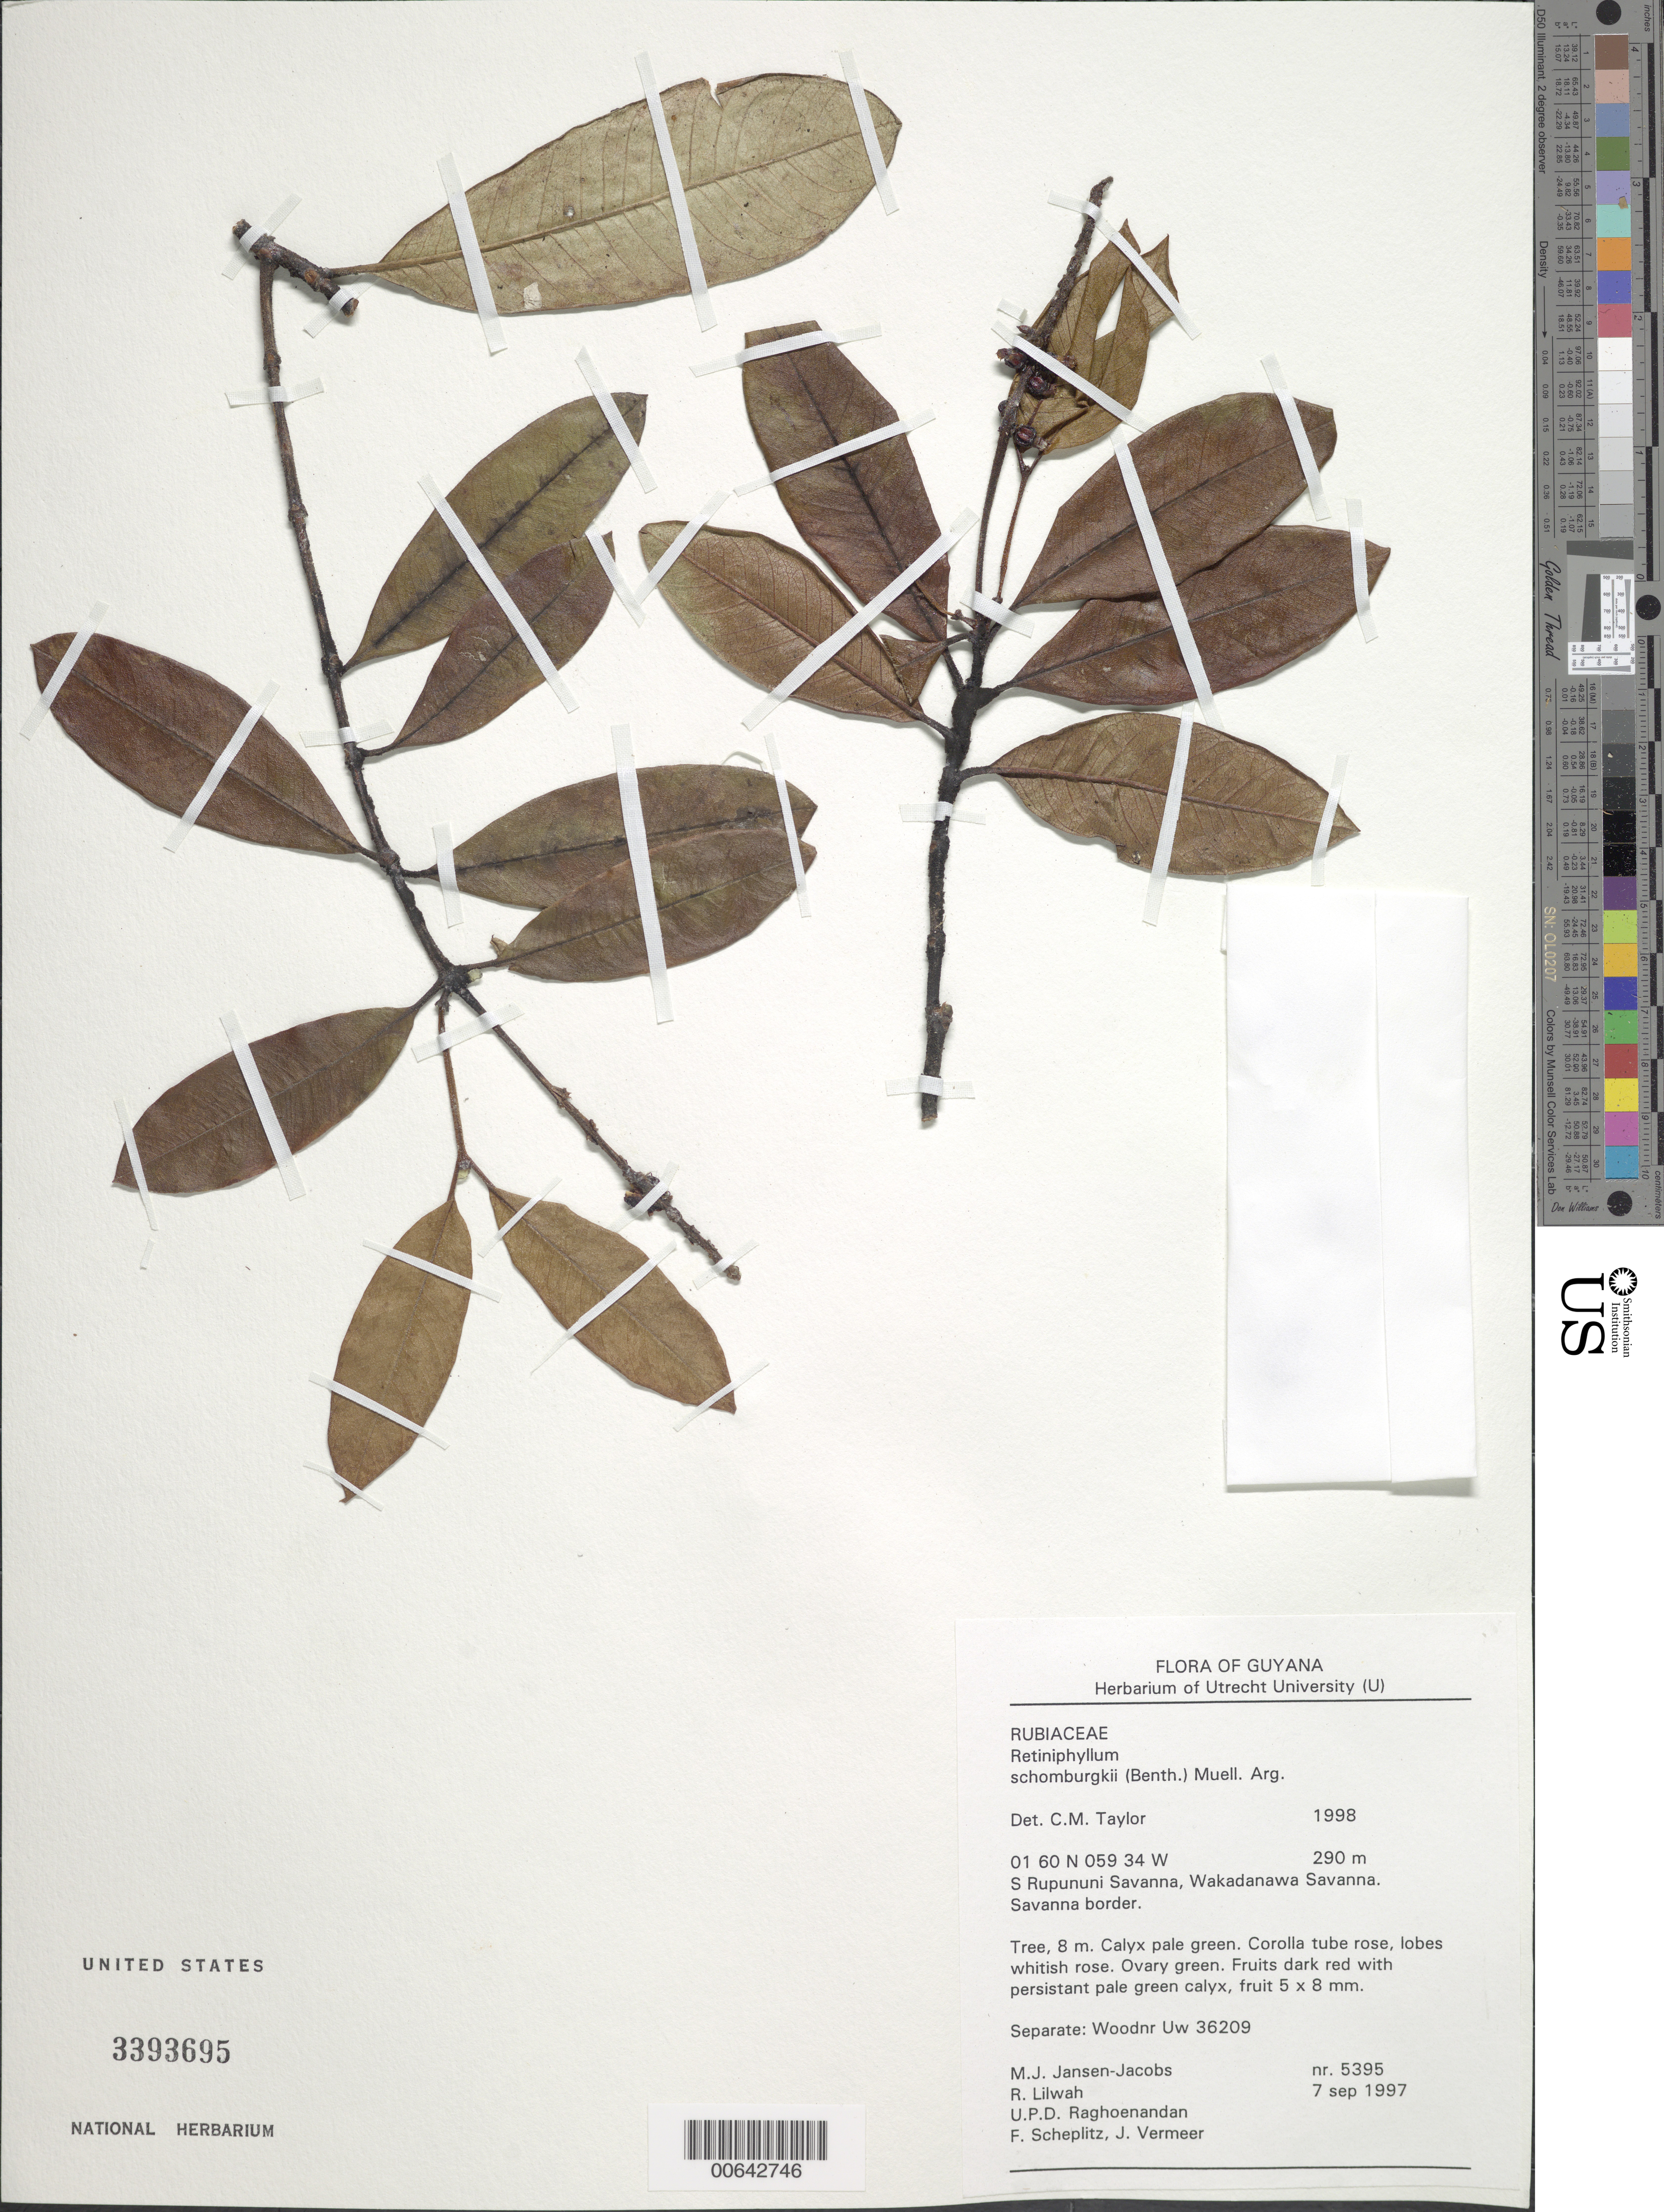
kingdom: Plantae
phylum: Tracheophyta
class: Magnoliopsida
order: Gentianales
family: Rubiaceae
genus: Retiniphyllum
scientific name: Retiniphyllum schomburgkii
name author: (Benth.) Müll. Arg.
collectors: M. J. Jansen-Jacobs, R. Lilwah, U. Raghoenandan, F. Scheplitz & J. Vermeer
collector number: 5395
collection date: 1997-09-07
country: Guyana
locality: S Rupununi Savanna, Wakadanawa Savanna. Savanna border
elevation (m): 290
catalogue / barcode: US 3393695